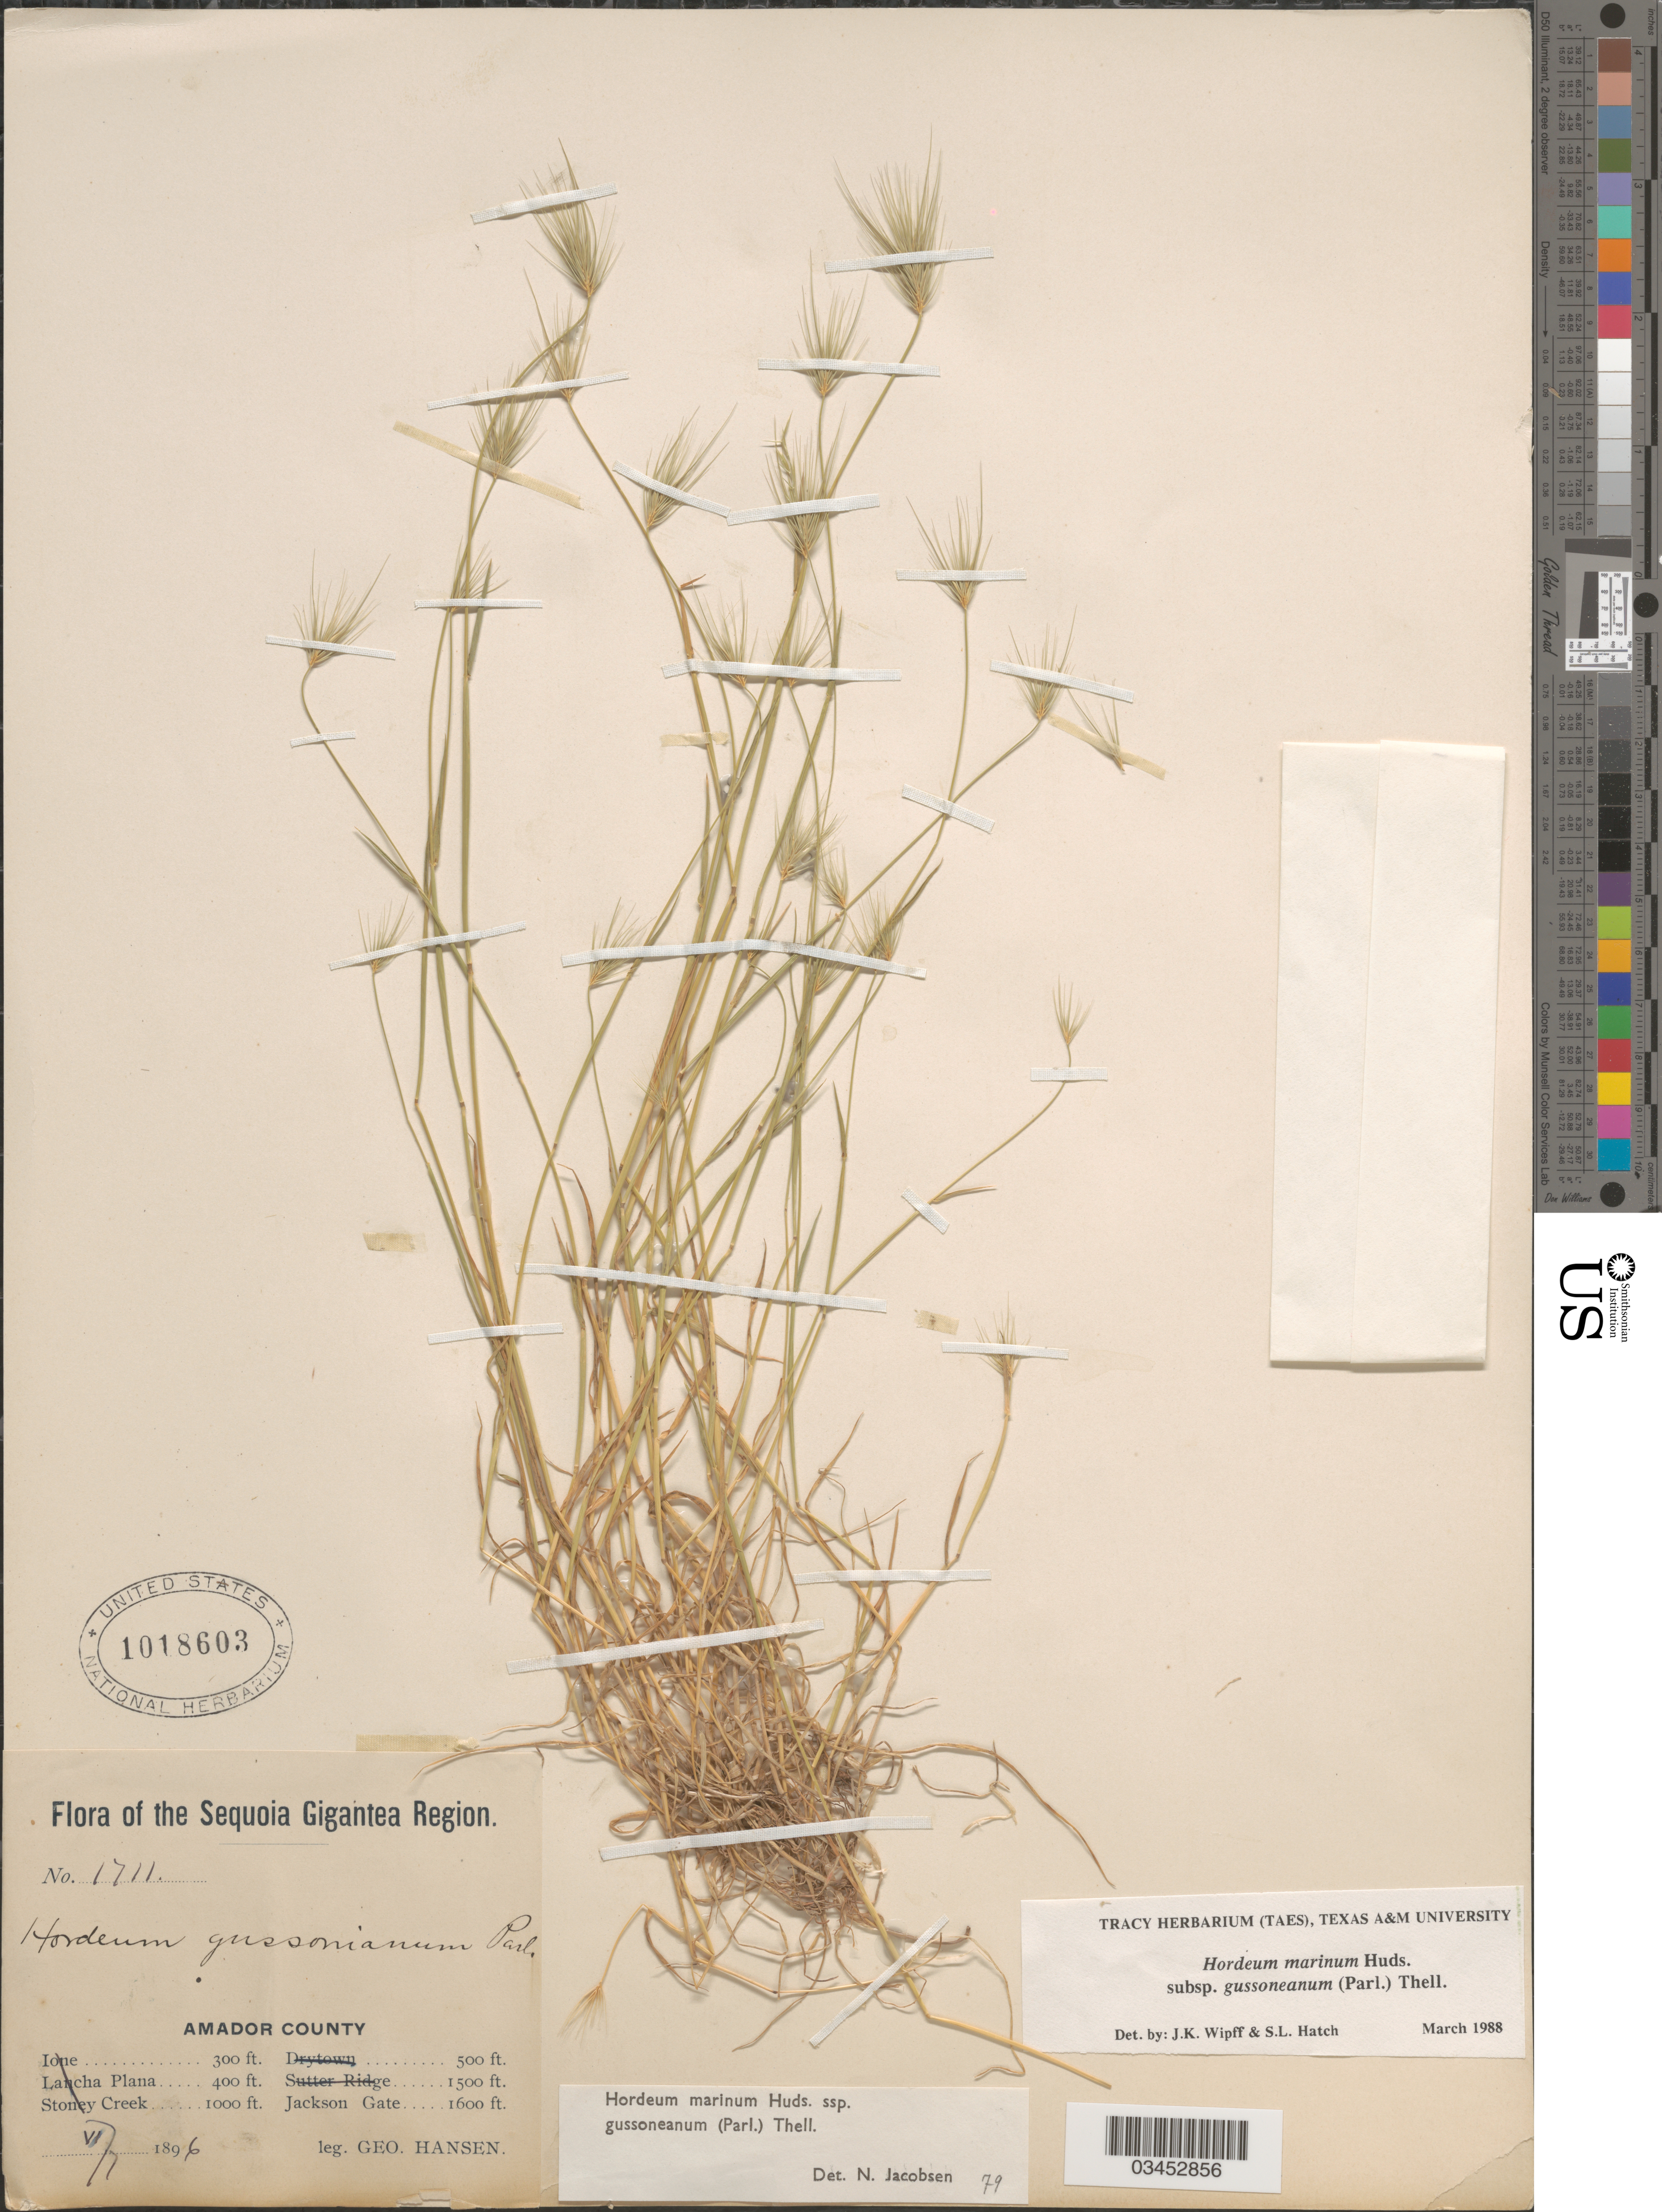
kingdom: Plantae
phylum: Tracheophyta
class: Liliopsida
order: Poales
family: Poaceae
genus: Hordeum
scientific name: Hordeum marinum subsp. gussoneanum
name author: (Parl.) Thell.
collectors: G. Hansen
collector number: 1711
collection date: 1896-06-07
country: United States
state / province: California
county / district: Amador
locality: Sequoia Gigantea Region. Amador County. Jackson Gate.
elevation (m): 488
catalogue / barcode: US 1018603